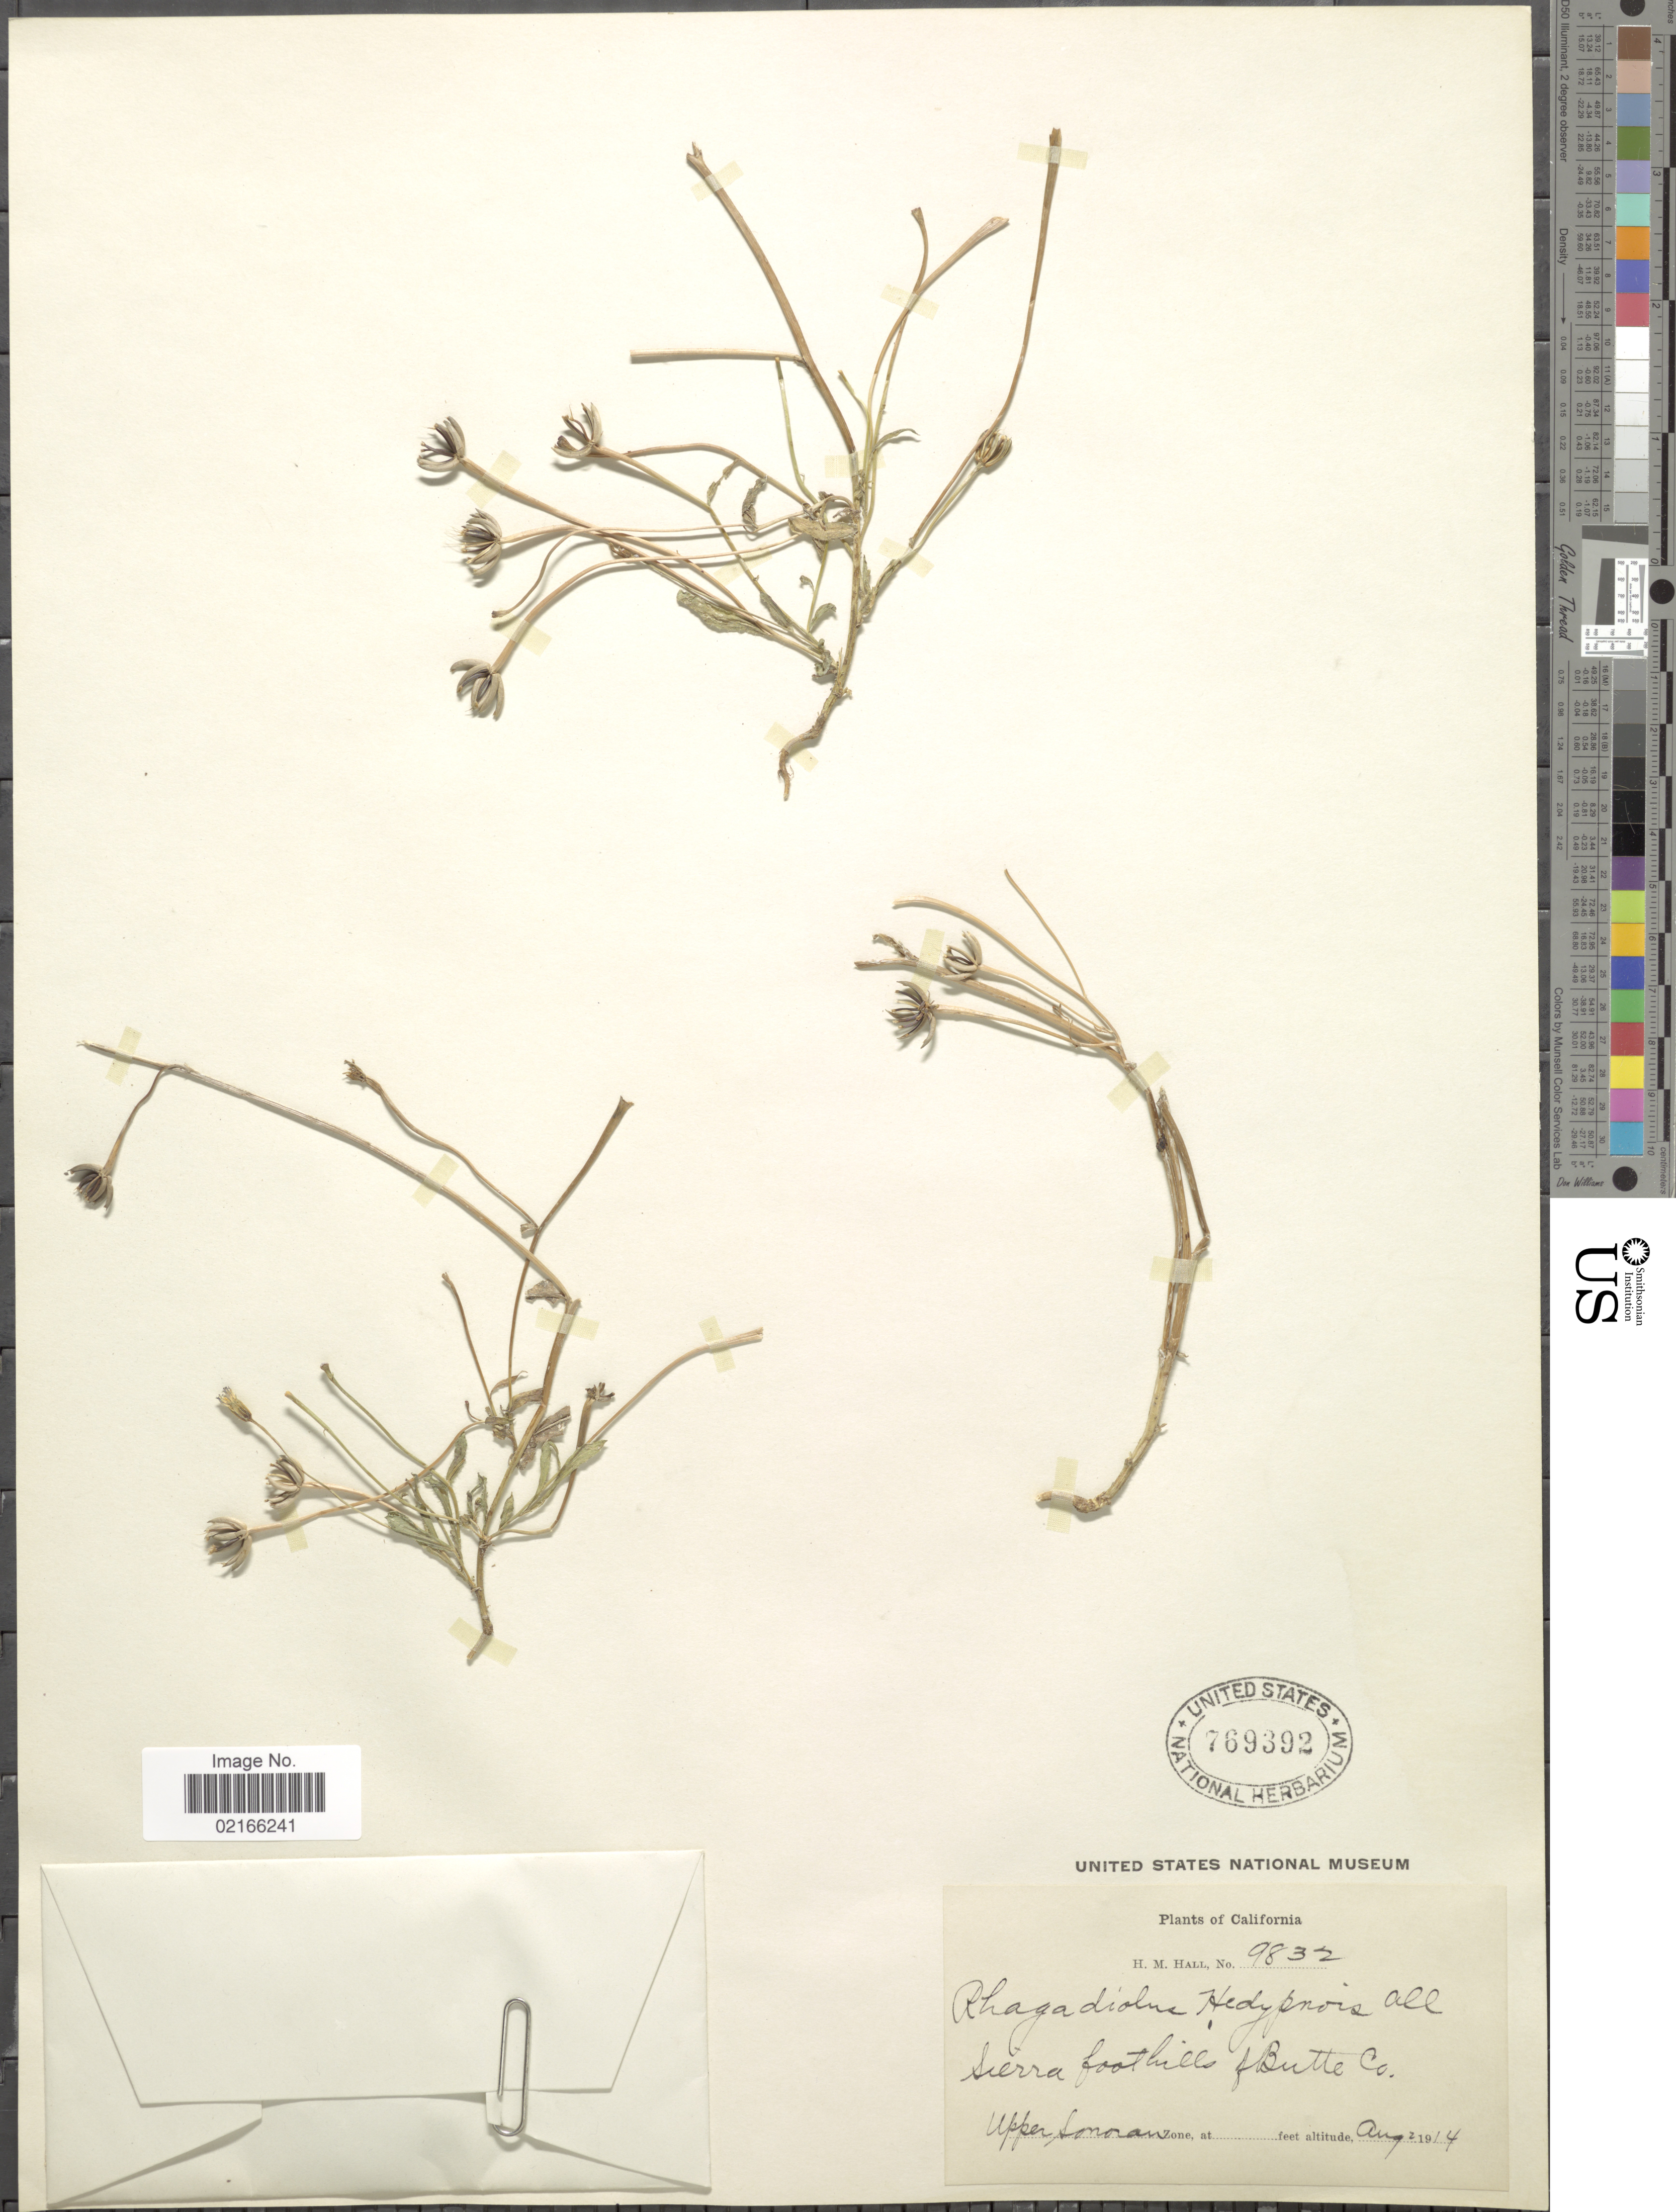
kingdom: Plantae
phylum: Tracheophyta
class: Magnoliopsida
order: Asterales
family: Asteraceae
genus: Hedypnois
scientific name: Hedypnois rhagadioloides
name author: (L.) F.W. Schmidt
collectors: H. M. Hall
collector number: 9832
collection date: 1914-08-02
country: United States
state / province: California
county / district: Butte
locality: Sierra foothills of Butte Co. Upper Sonoran Zone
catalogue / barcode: US 769392